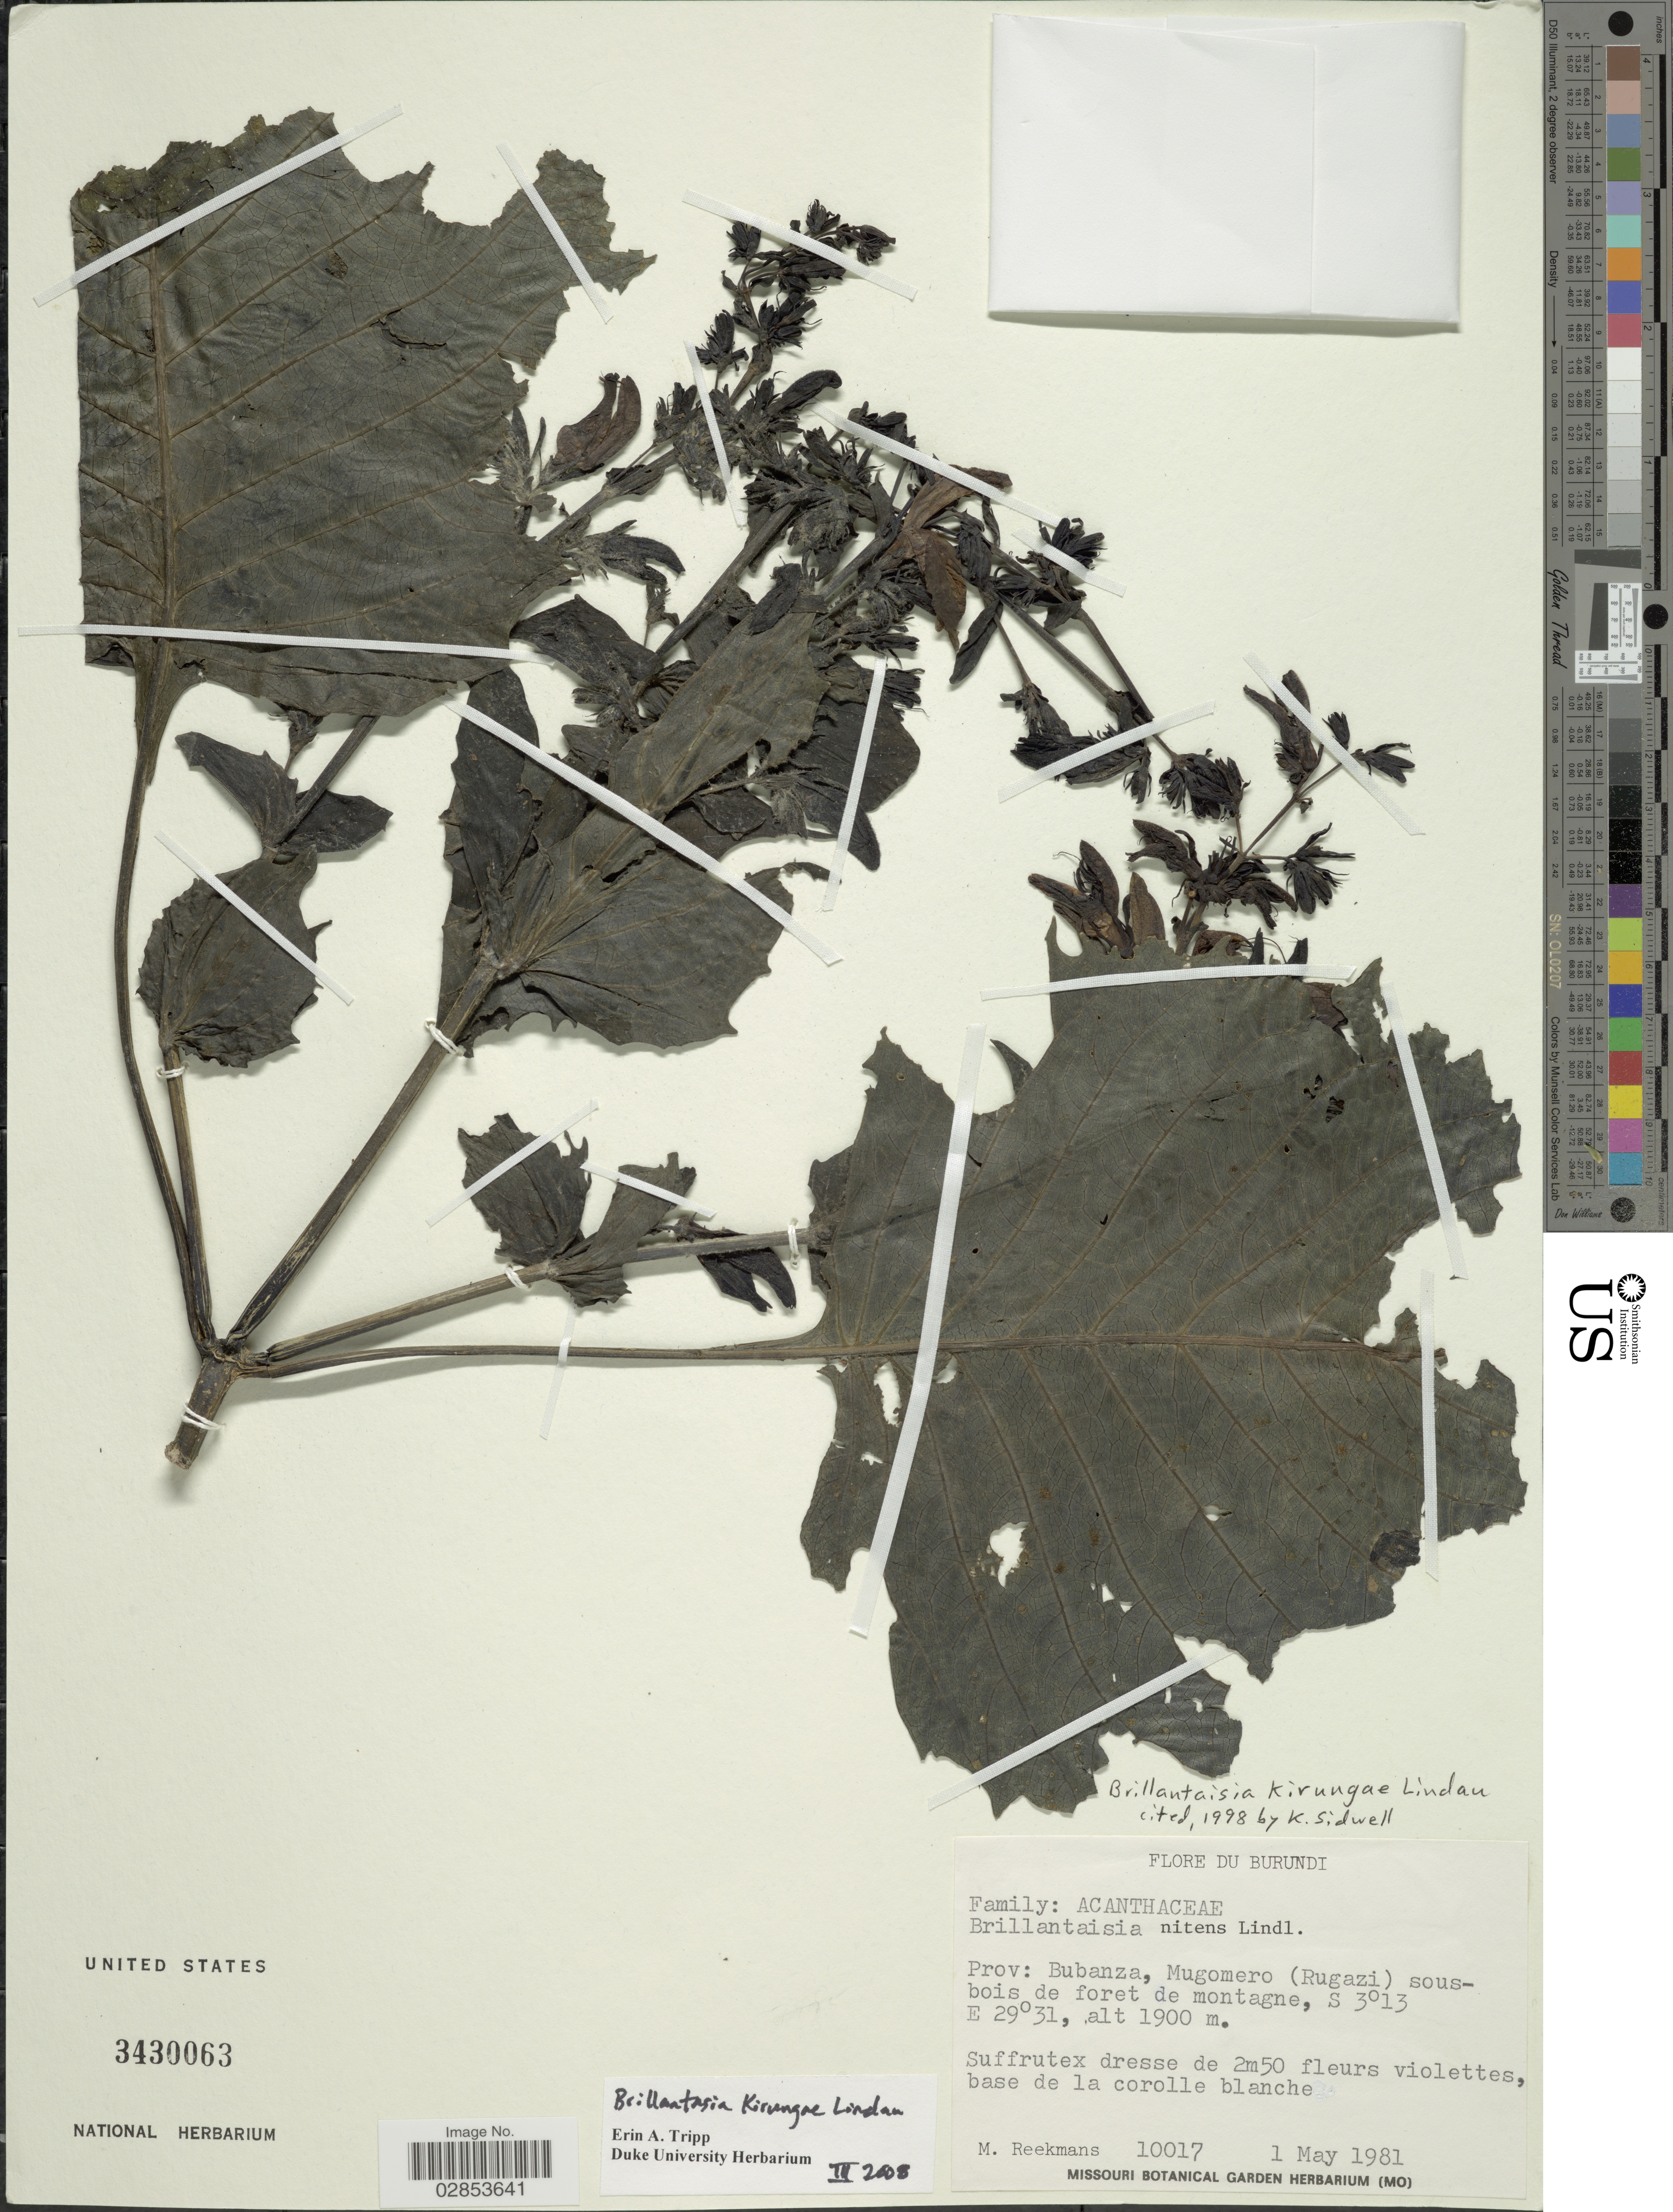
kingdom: Plantae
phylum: Tracheophyta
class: Magnoliopsida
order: Lamiales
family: Acanthaceae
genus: Brillantaisia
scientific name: Brillantaisia kirungae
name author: Lindau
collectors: M. Reekmans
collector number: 10017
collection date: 1981-05-01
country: Burundi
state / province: Bubanza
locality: Mugomero (Rugazi).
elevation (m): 1900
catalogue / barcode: US 3430063